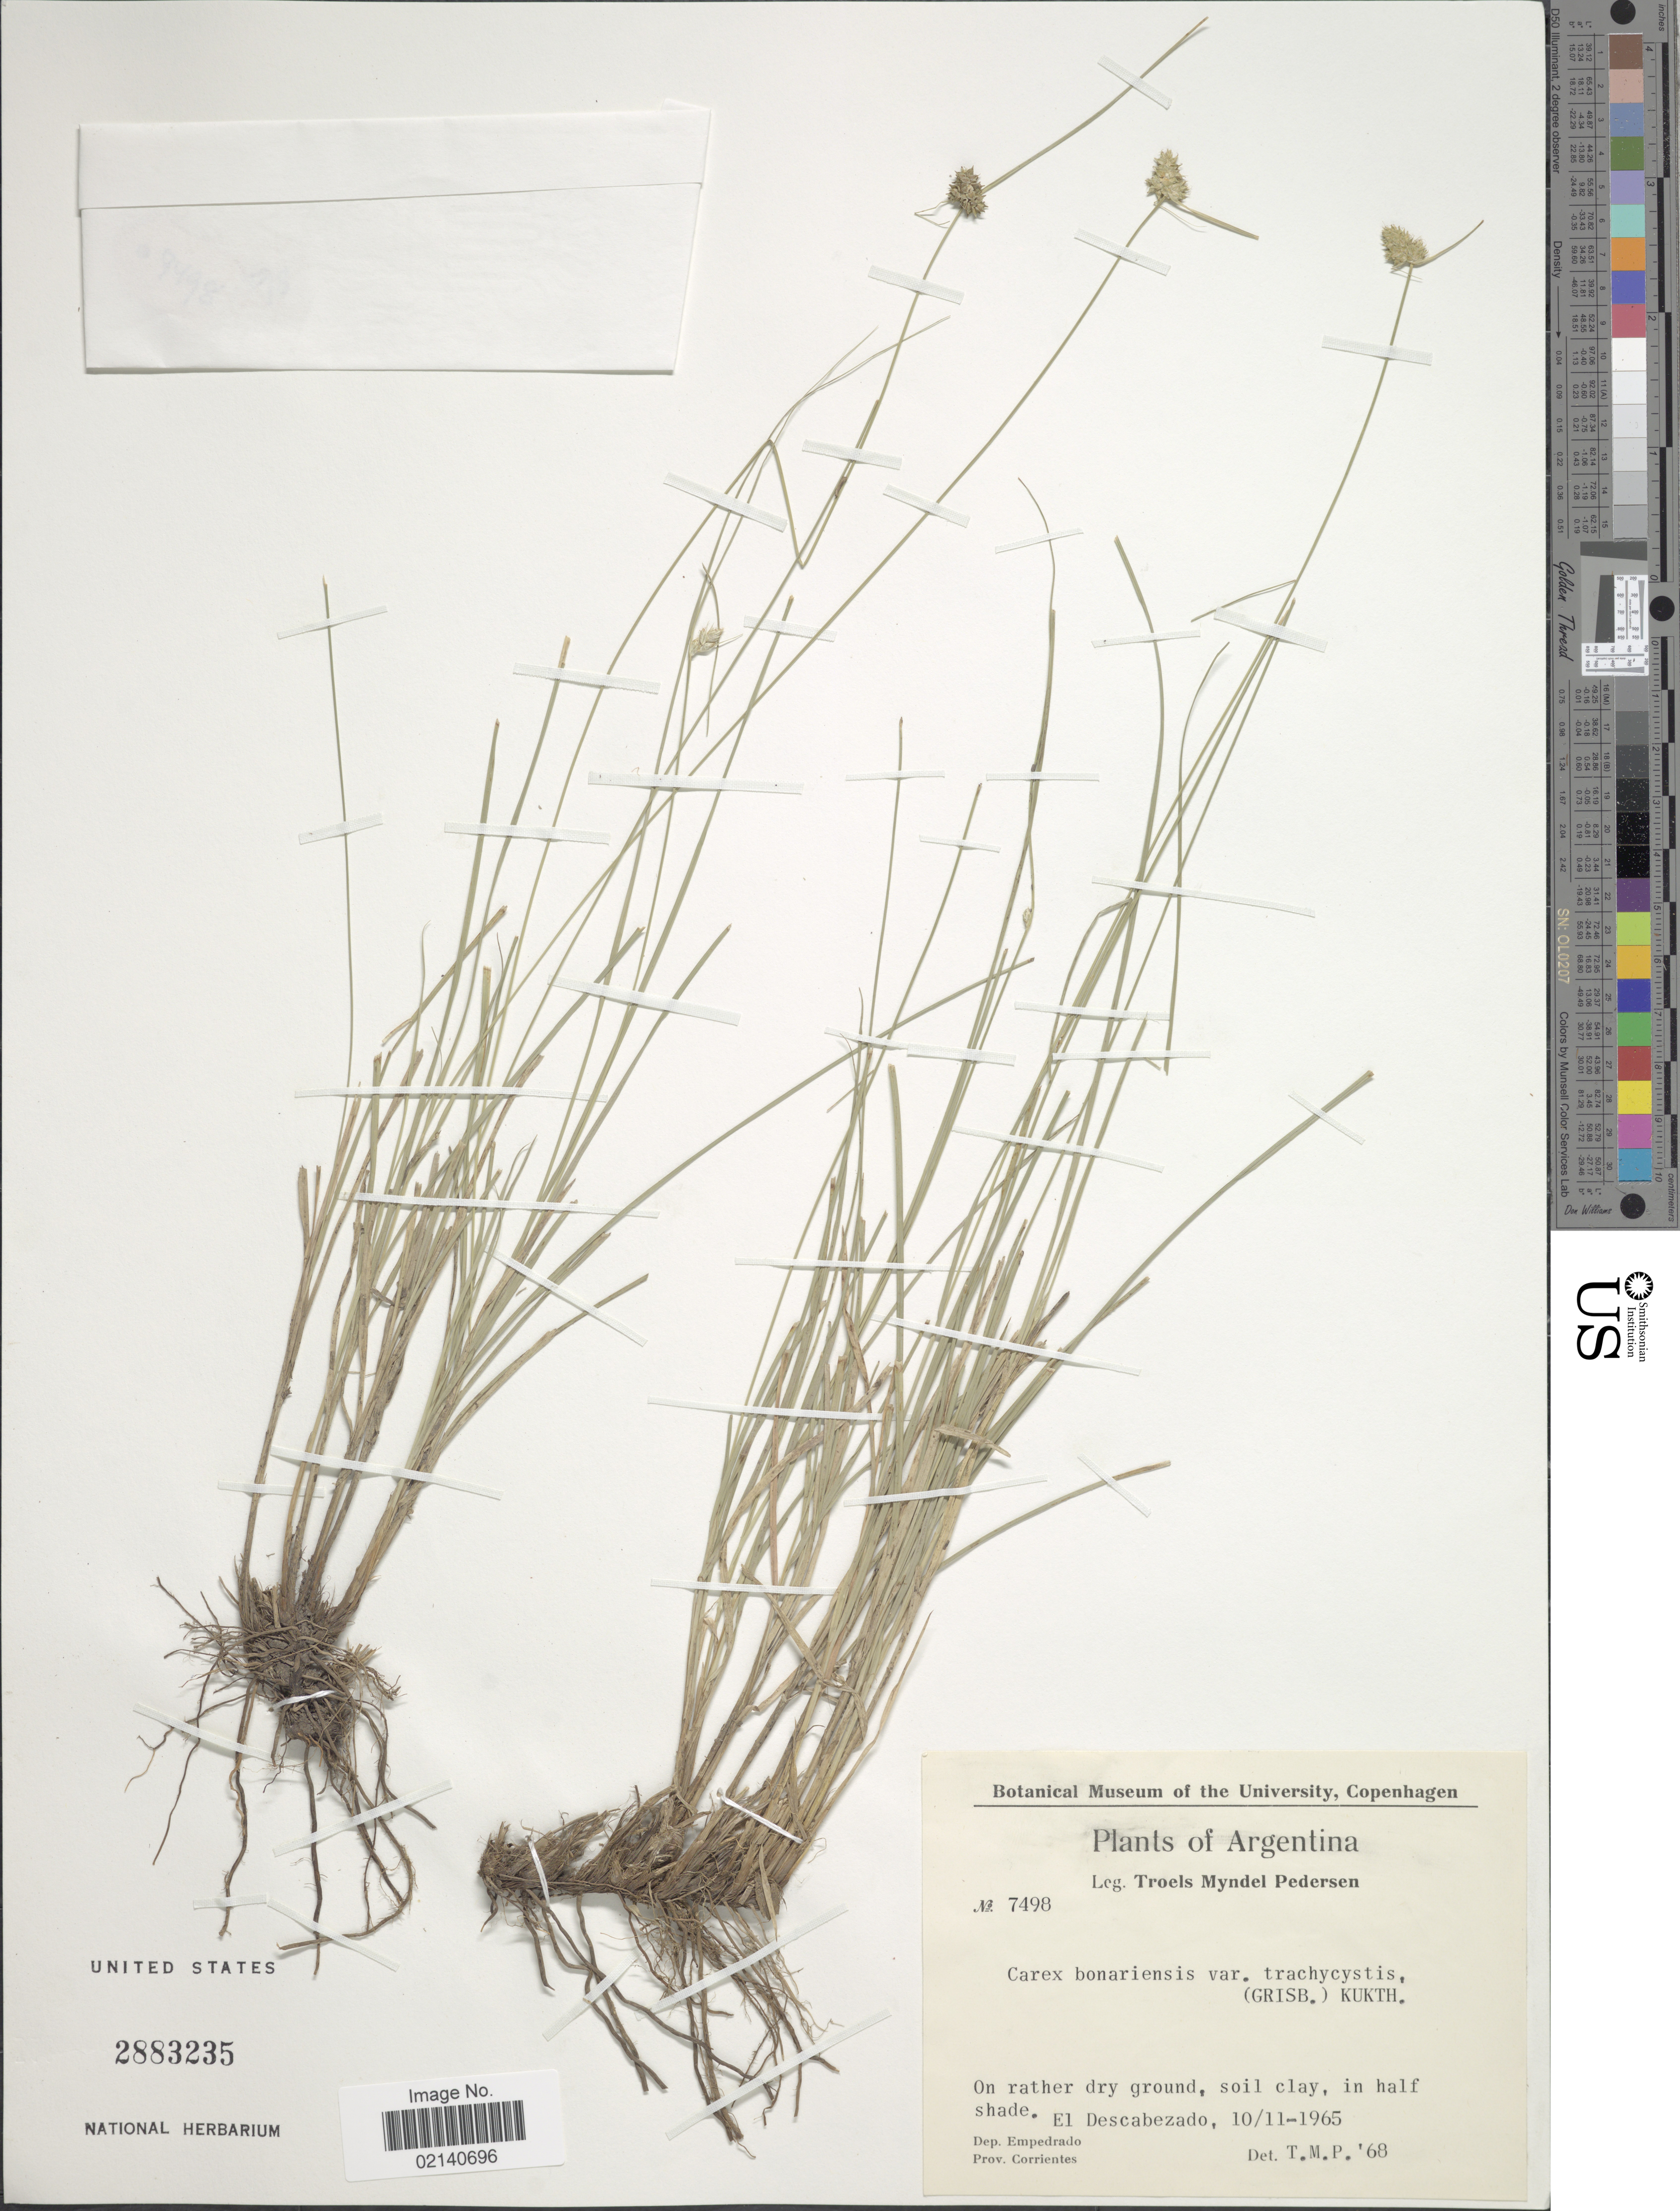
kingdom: Plantae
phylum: Tracheophyta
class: Liliopsida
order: Poales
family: Cyperaceae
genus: Carex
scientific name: Carex pedicularis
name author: Jim.Mejías & Naczi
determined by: Jimnéz-Mejias, Pedro, (UPOS), Universidad Pablo de Olavide (SPAIN)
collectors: T. Pederson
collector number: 7498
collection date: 1965-11-10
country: Argentina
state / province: Corrientes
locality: El Descabezado, Dep. Empedrado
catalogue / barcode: US 2883235